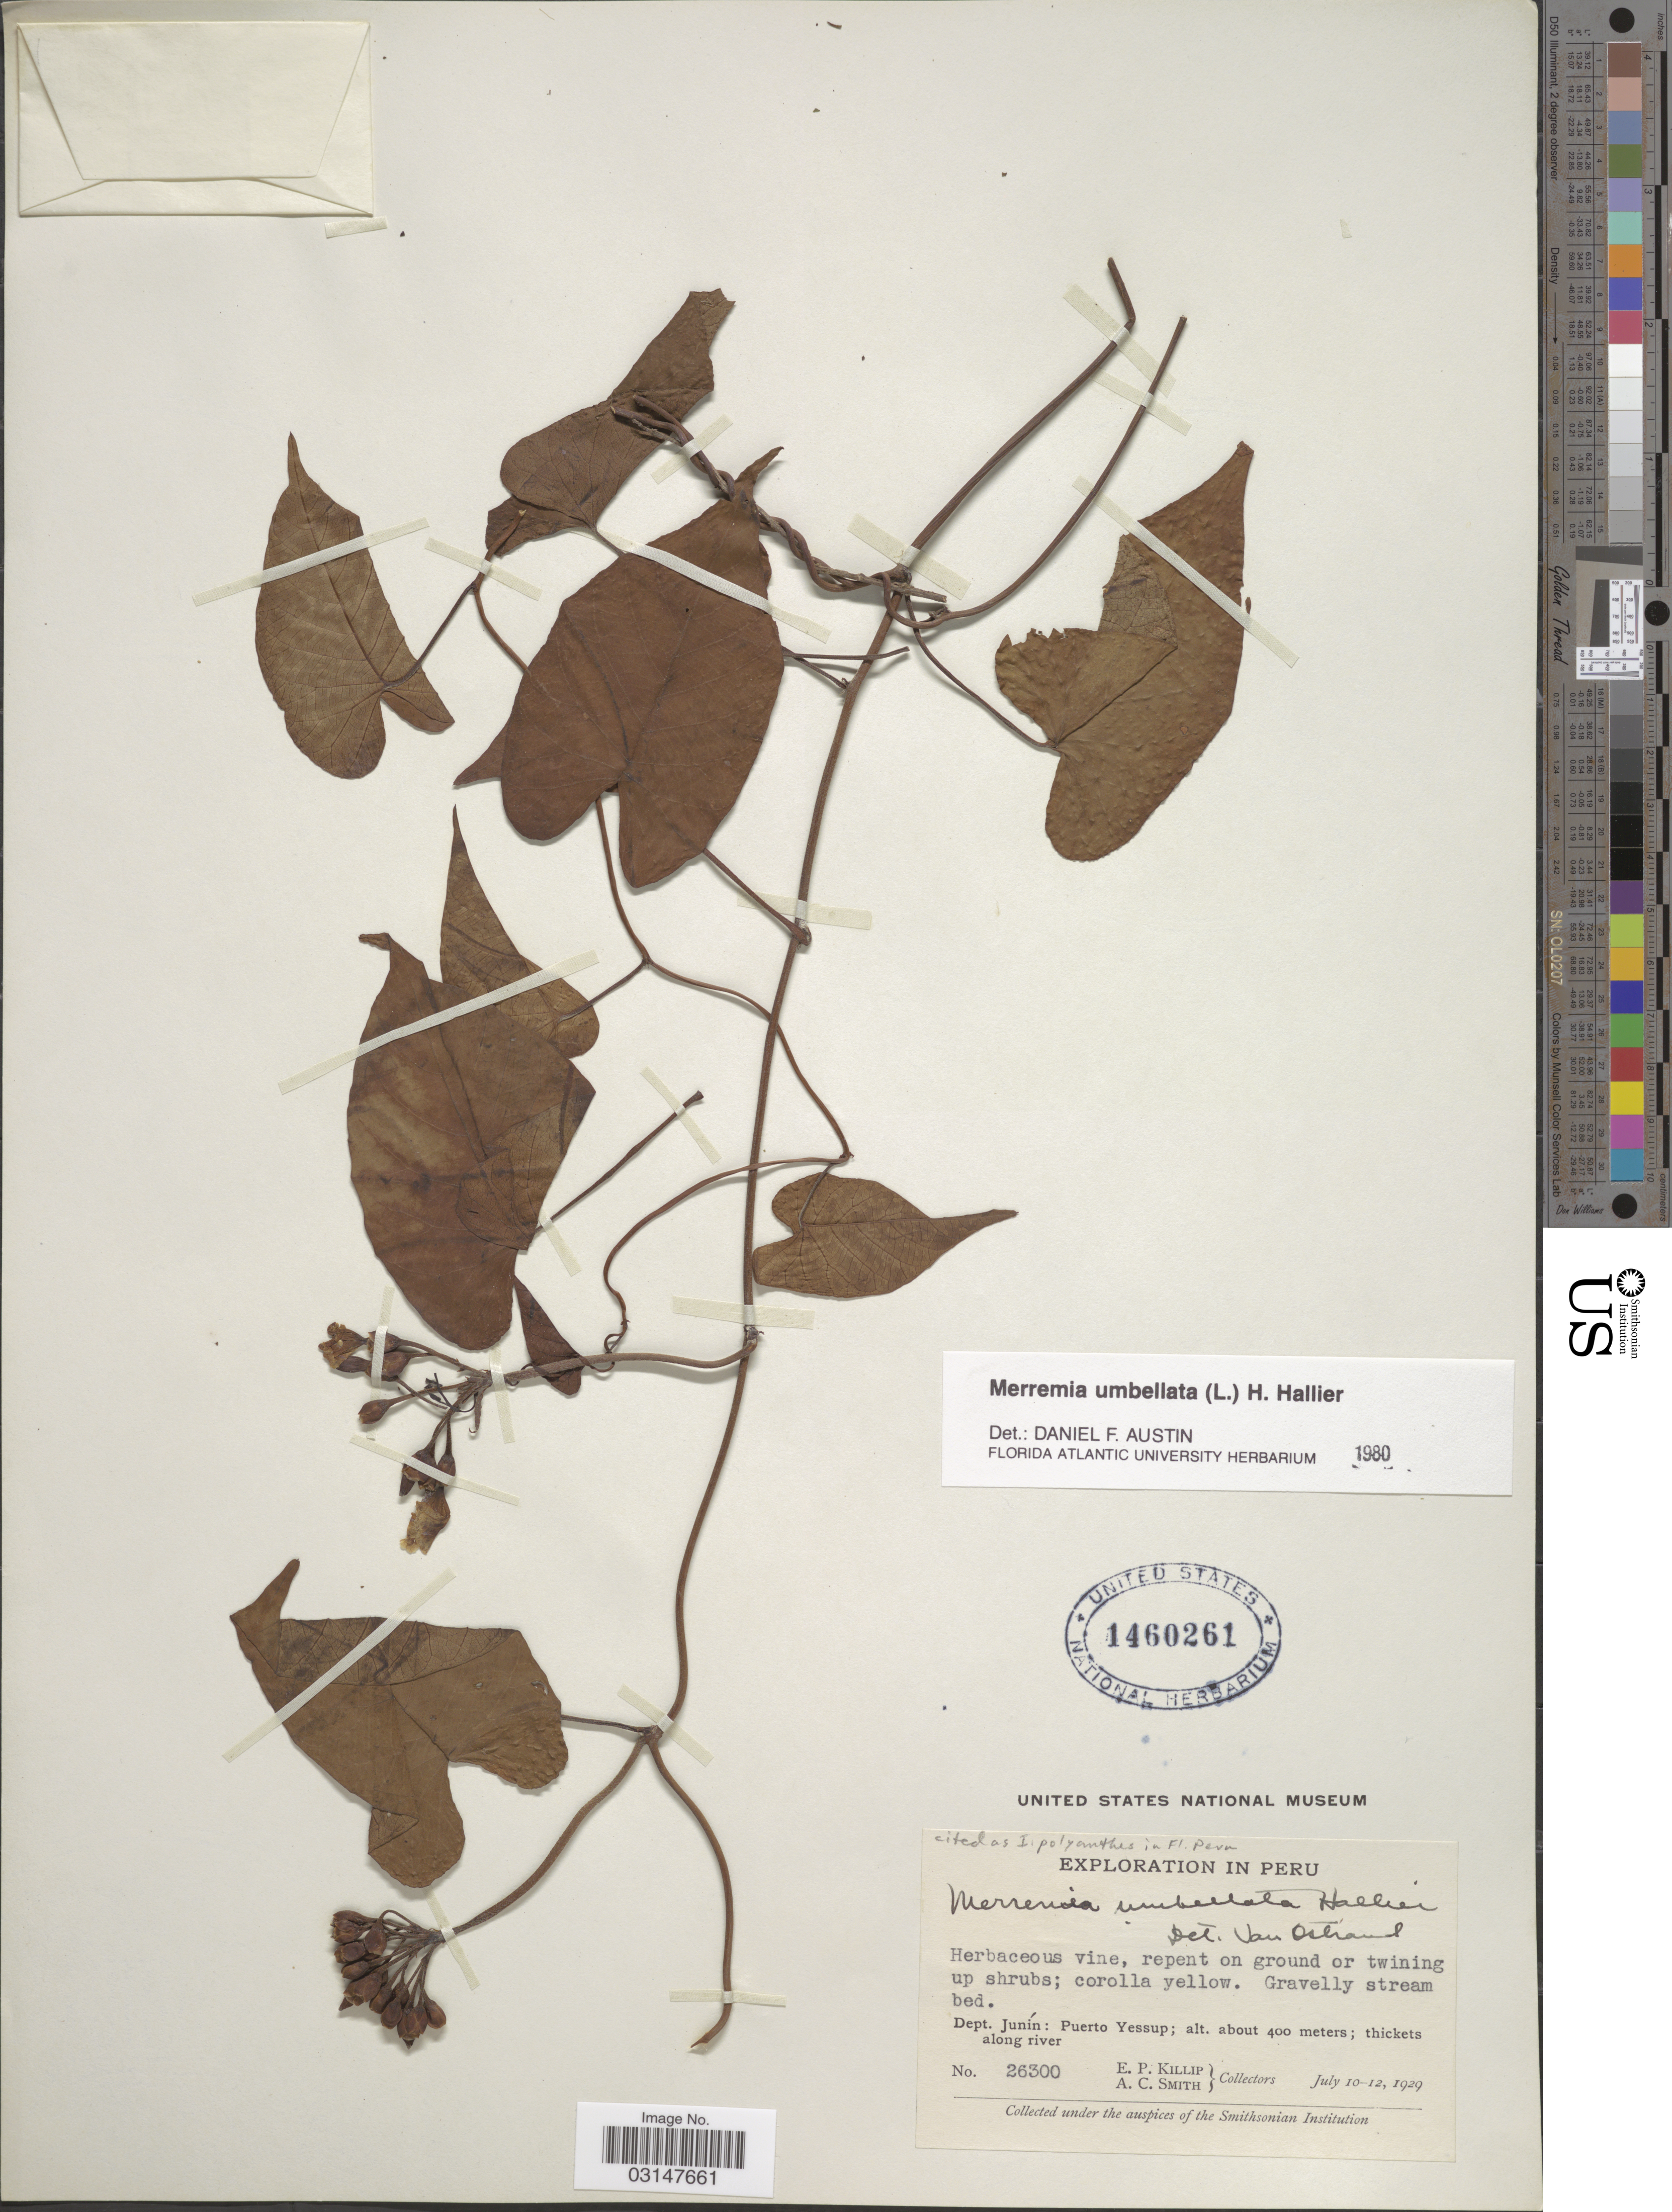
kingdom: Plantae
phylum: Tracheophyta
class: Magnoliopsida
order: Solanales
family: Convolvulaceae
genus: Camonea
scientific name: Camonea umbellata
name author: (L.) A. R. Simões & Staples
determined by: Strong, Mark T., (BOT), Smithsonian Institution - National Museum of Natural History (UNITED STATES)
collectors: E. P. Killip & A. C. Smith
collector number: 26300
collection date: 1929-07-10/1929-07-12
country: Peru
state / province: Junín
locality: Dept. Junín: Puerto Yessup.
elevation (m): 400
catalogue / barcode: US 1460261